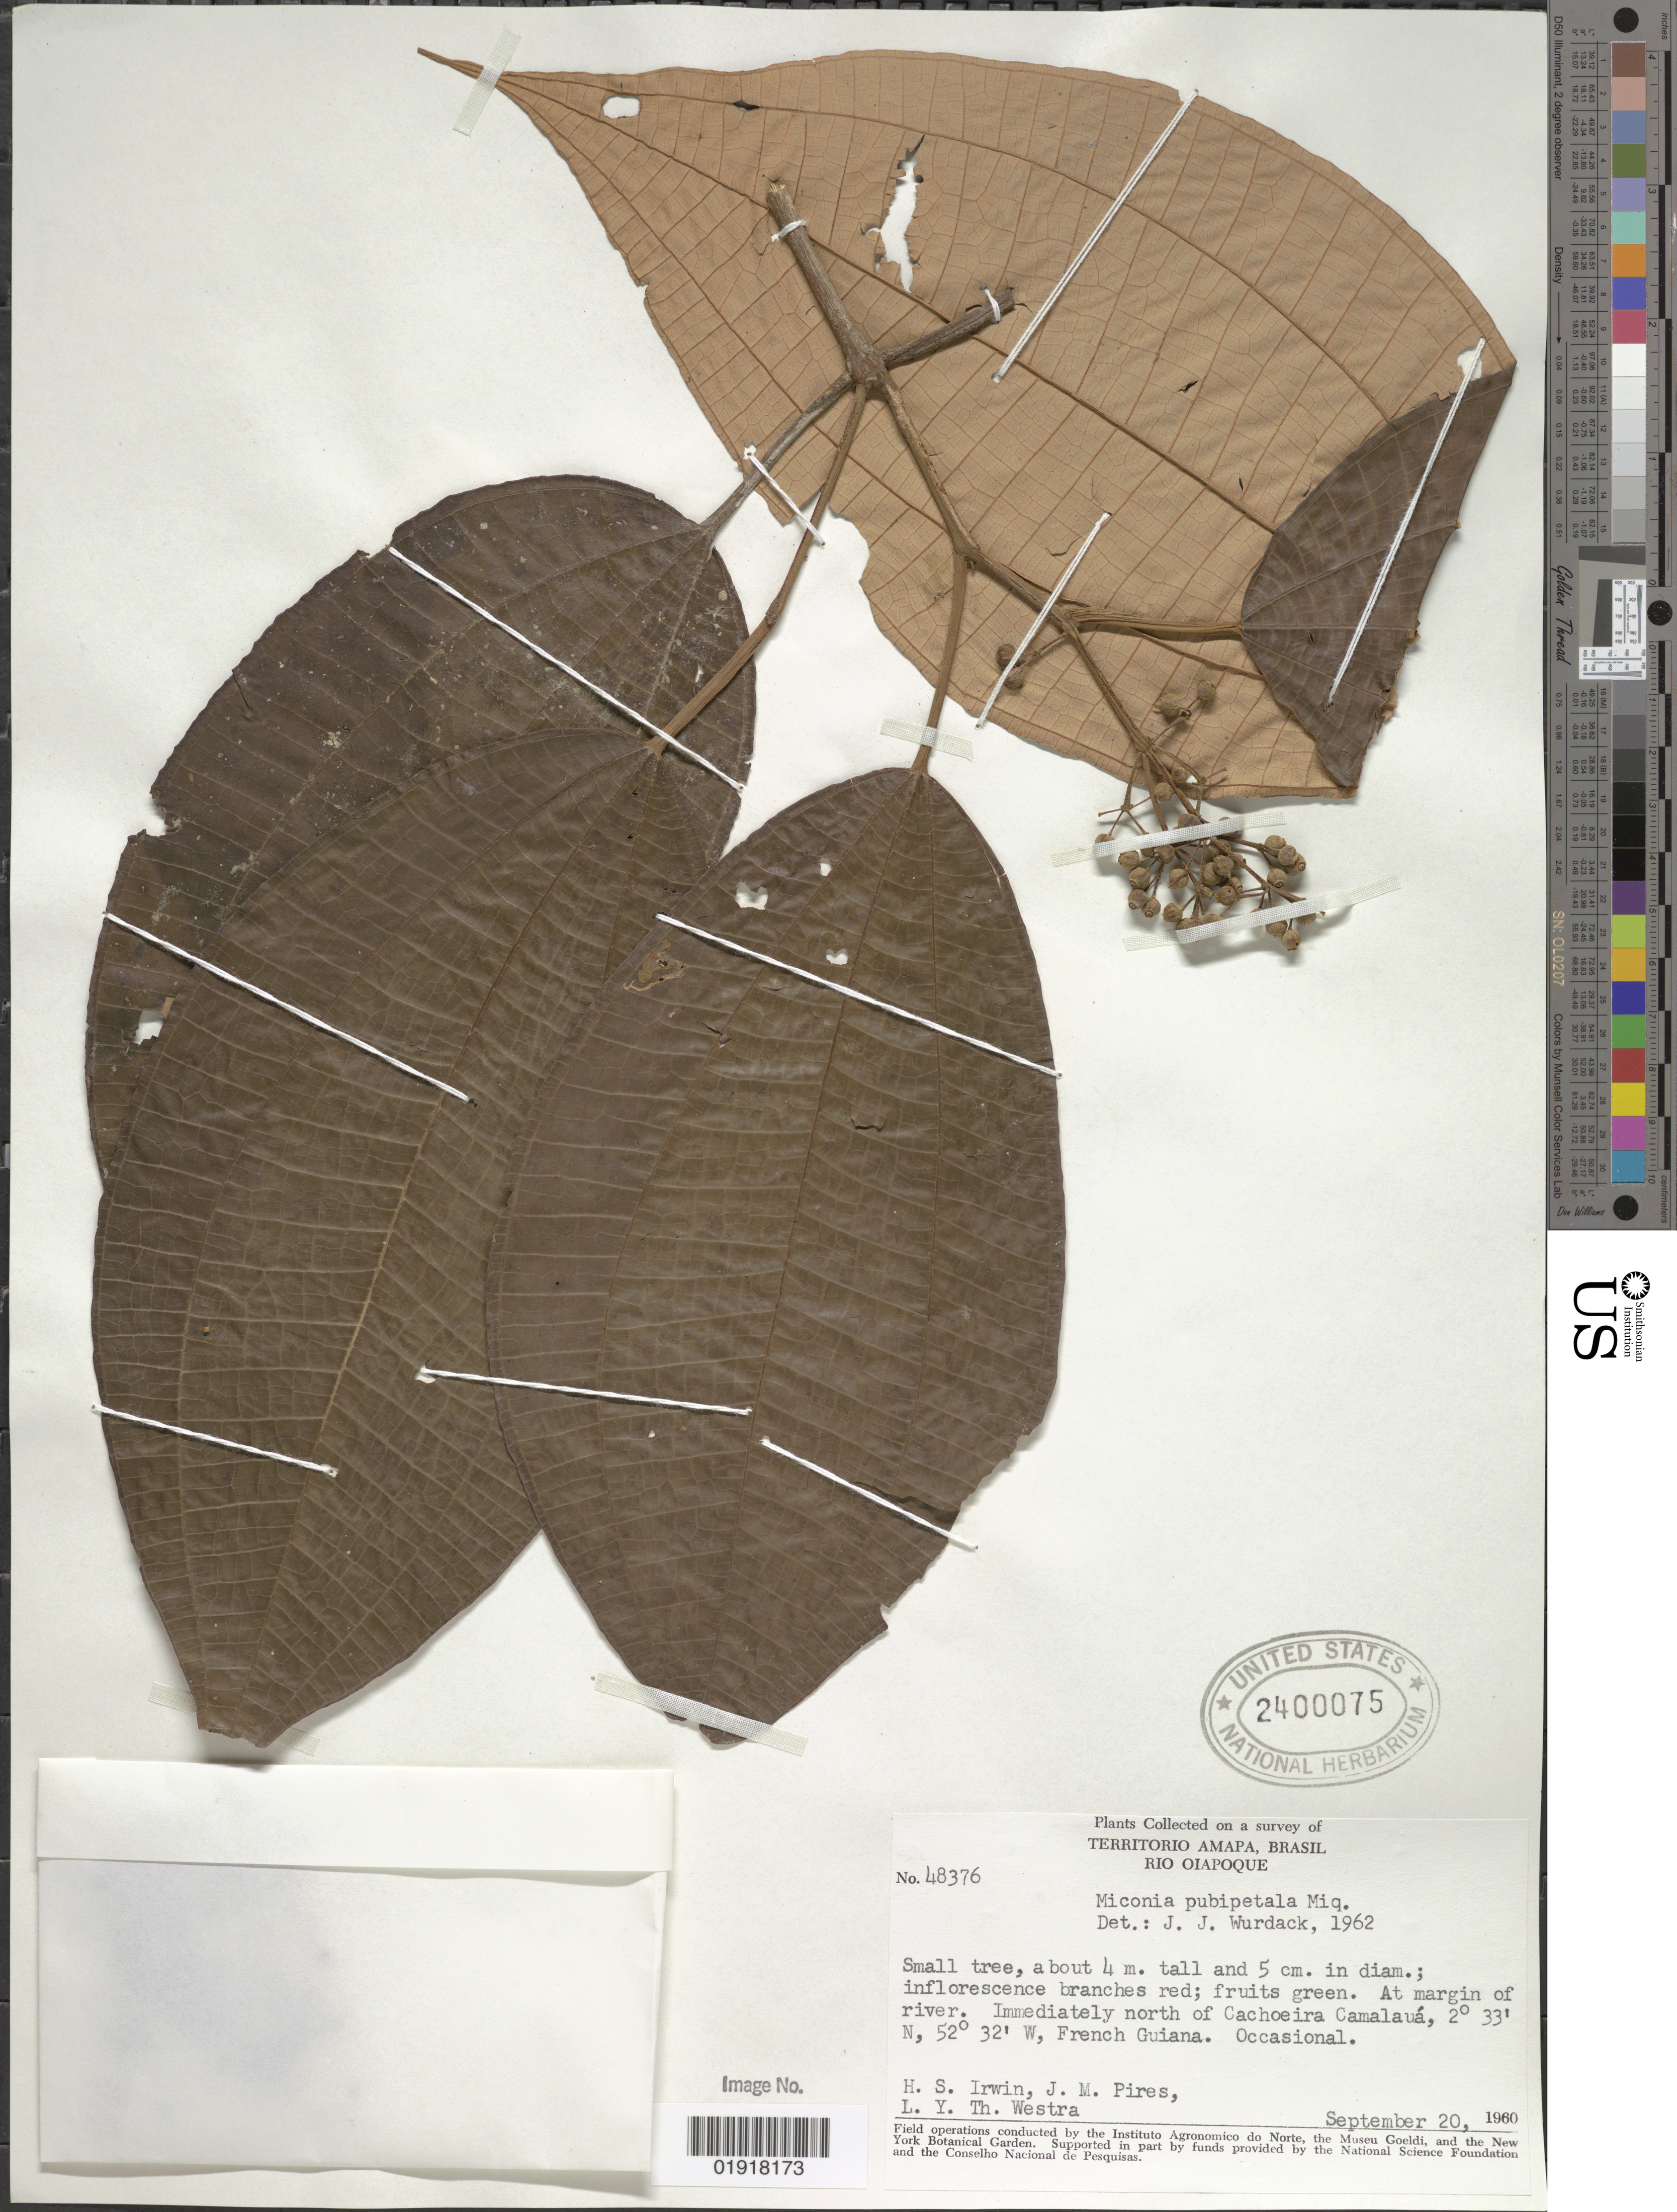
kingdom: Plantae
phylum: Tracheophyta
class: Magnoliopsida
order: Myrtales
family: Melastomataceae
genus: Miconia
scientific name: Miconia pubipetala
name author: Miq.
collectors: H. Irwin, J. M. Pires & L. Y. T. Westra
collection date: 1960-09-20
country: French Guiana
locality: Immediately north of Cachoeira Camalauá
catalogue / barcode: US 2400075